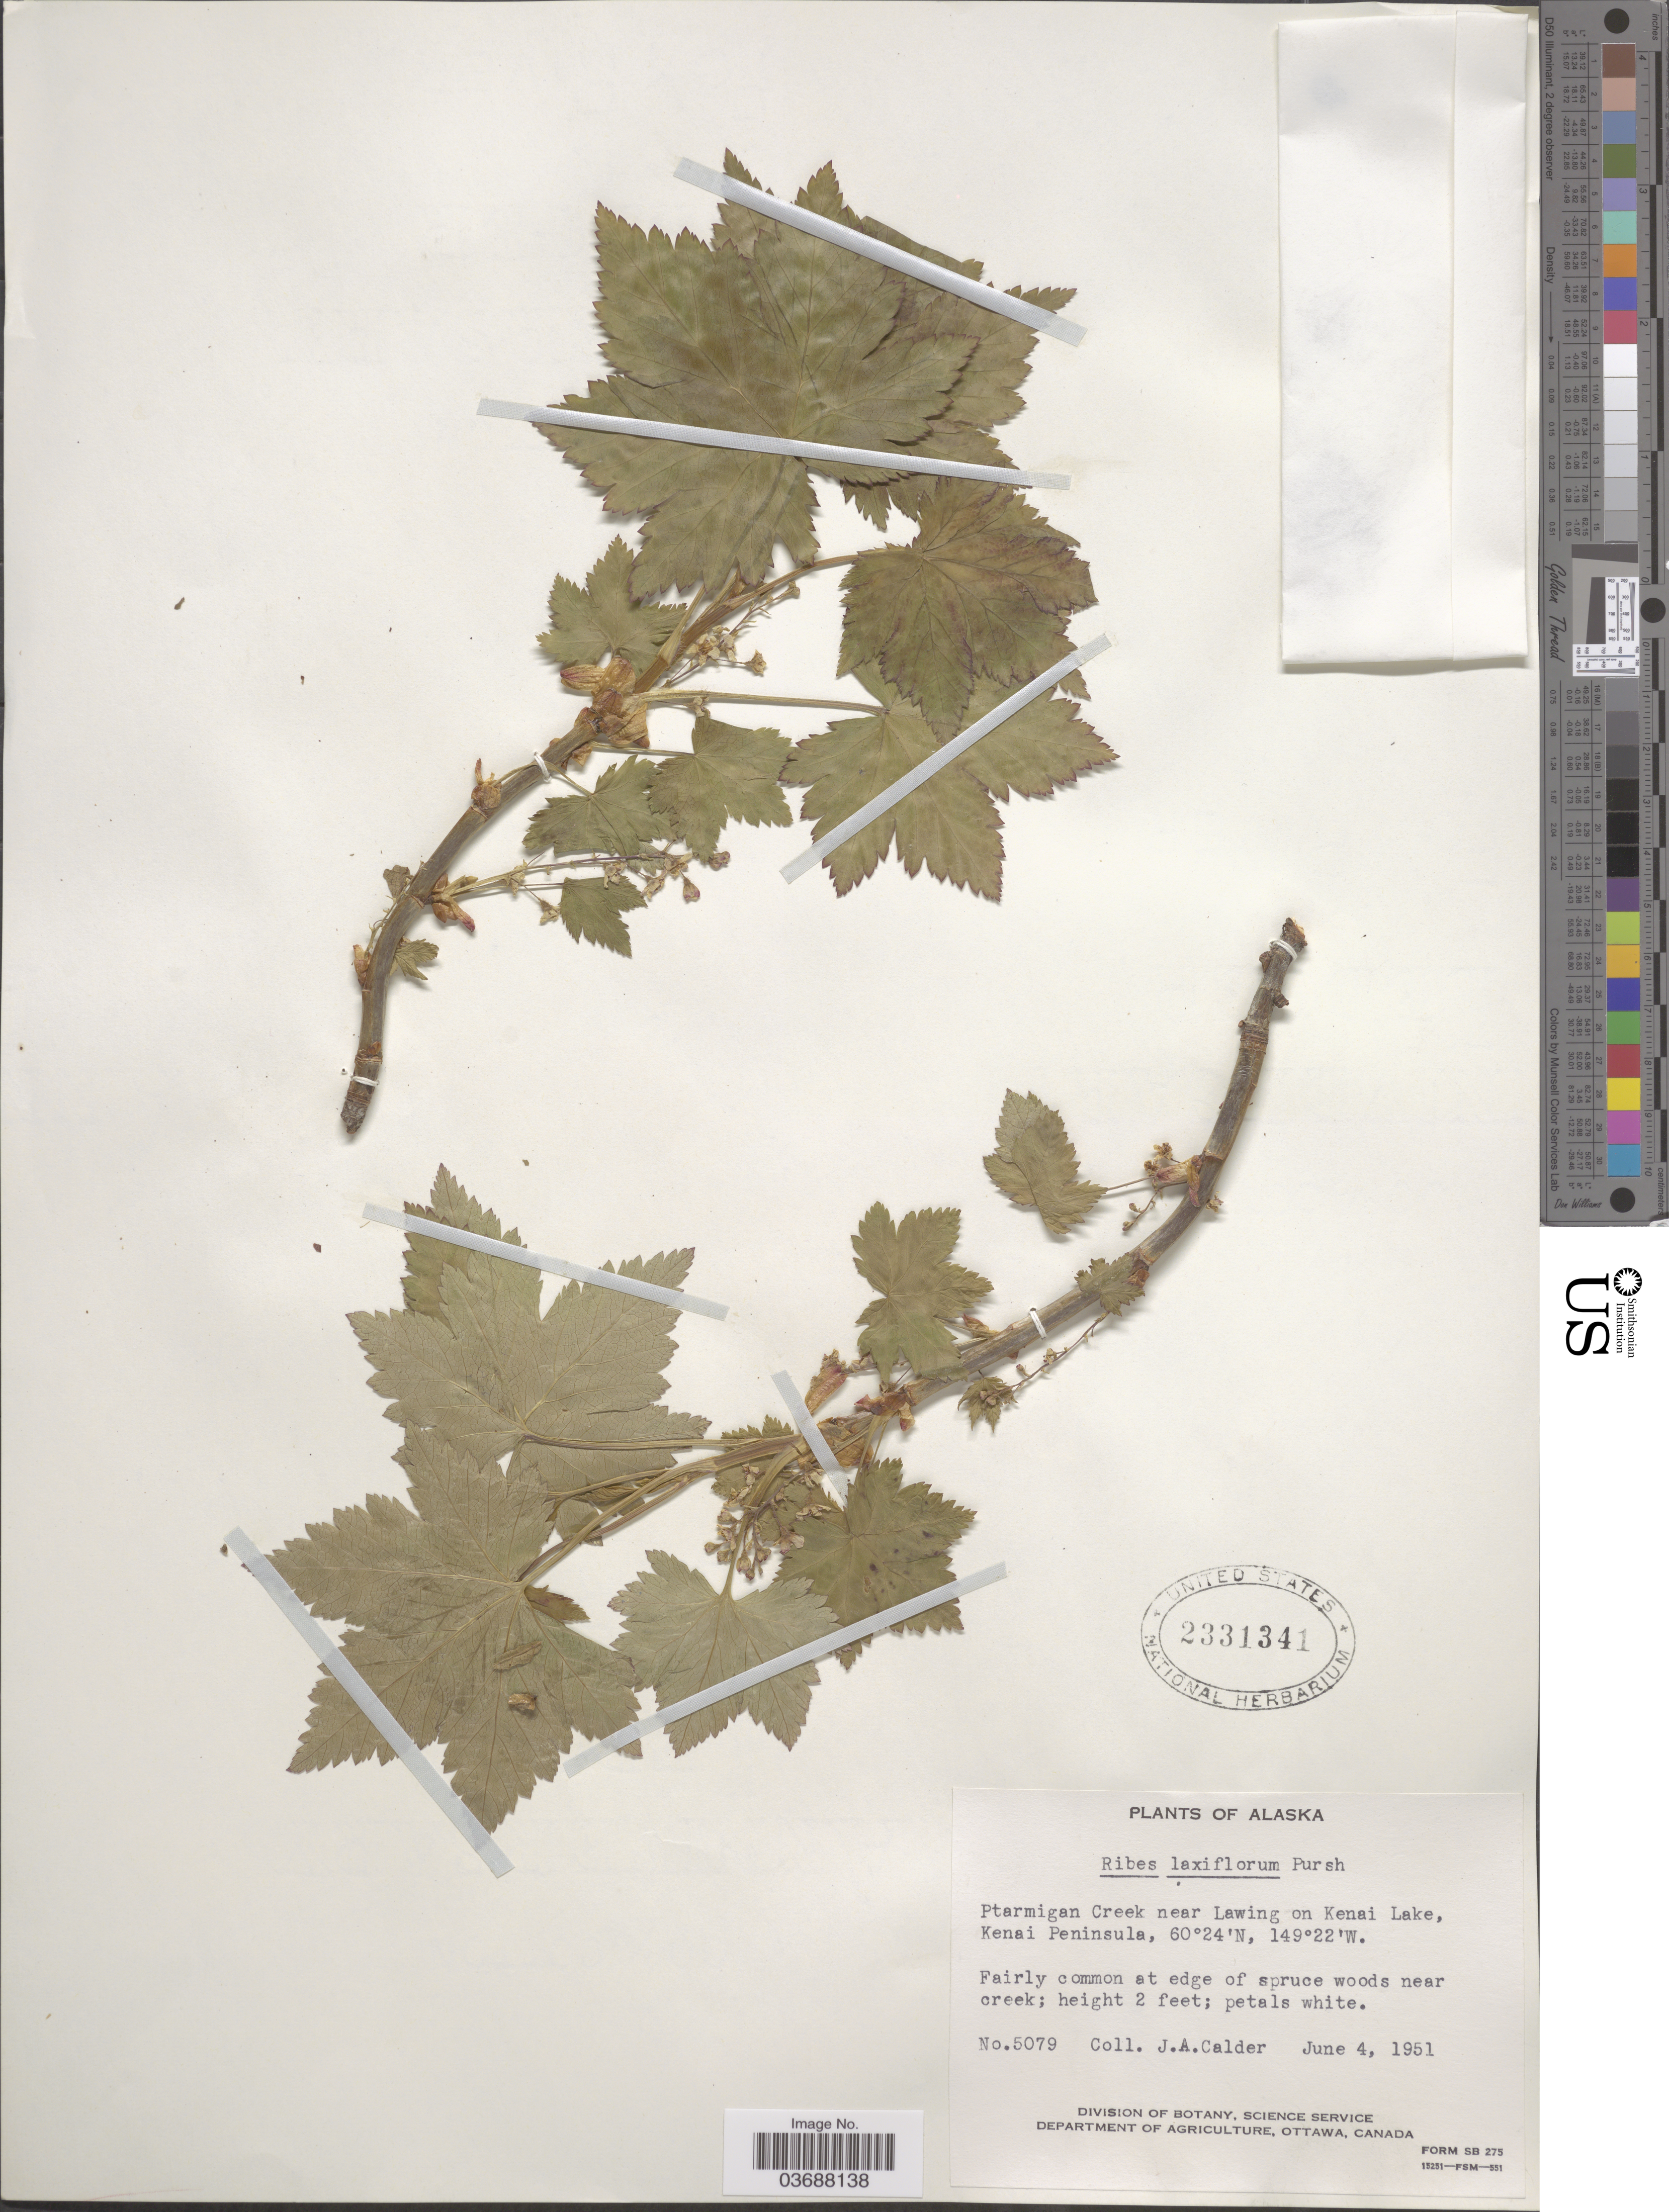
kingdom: Plantae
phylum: Tracheophyta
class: Magnoliopsida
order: Saxifragales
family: Grossulariaceae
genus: Ribes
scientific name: Ribes laxiflorum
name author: Pursh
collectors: J. A. Calder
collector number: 5079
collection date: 1951-06-04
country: United States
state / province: Alaska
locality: Ptarmigan Creek near Lawing on Kenai Lake, Kenai Peninsula.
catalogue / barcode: US 2331341